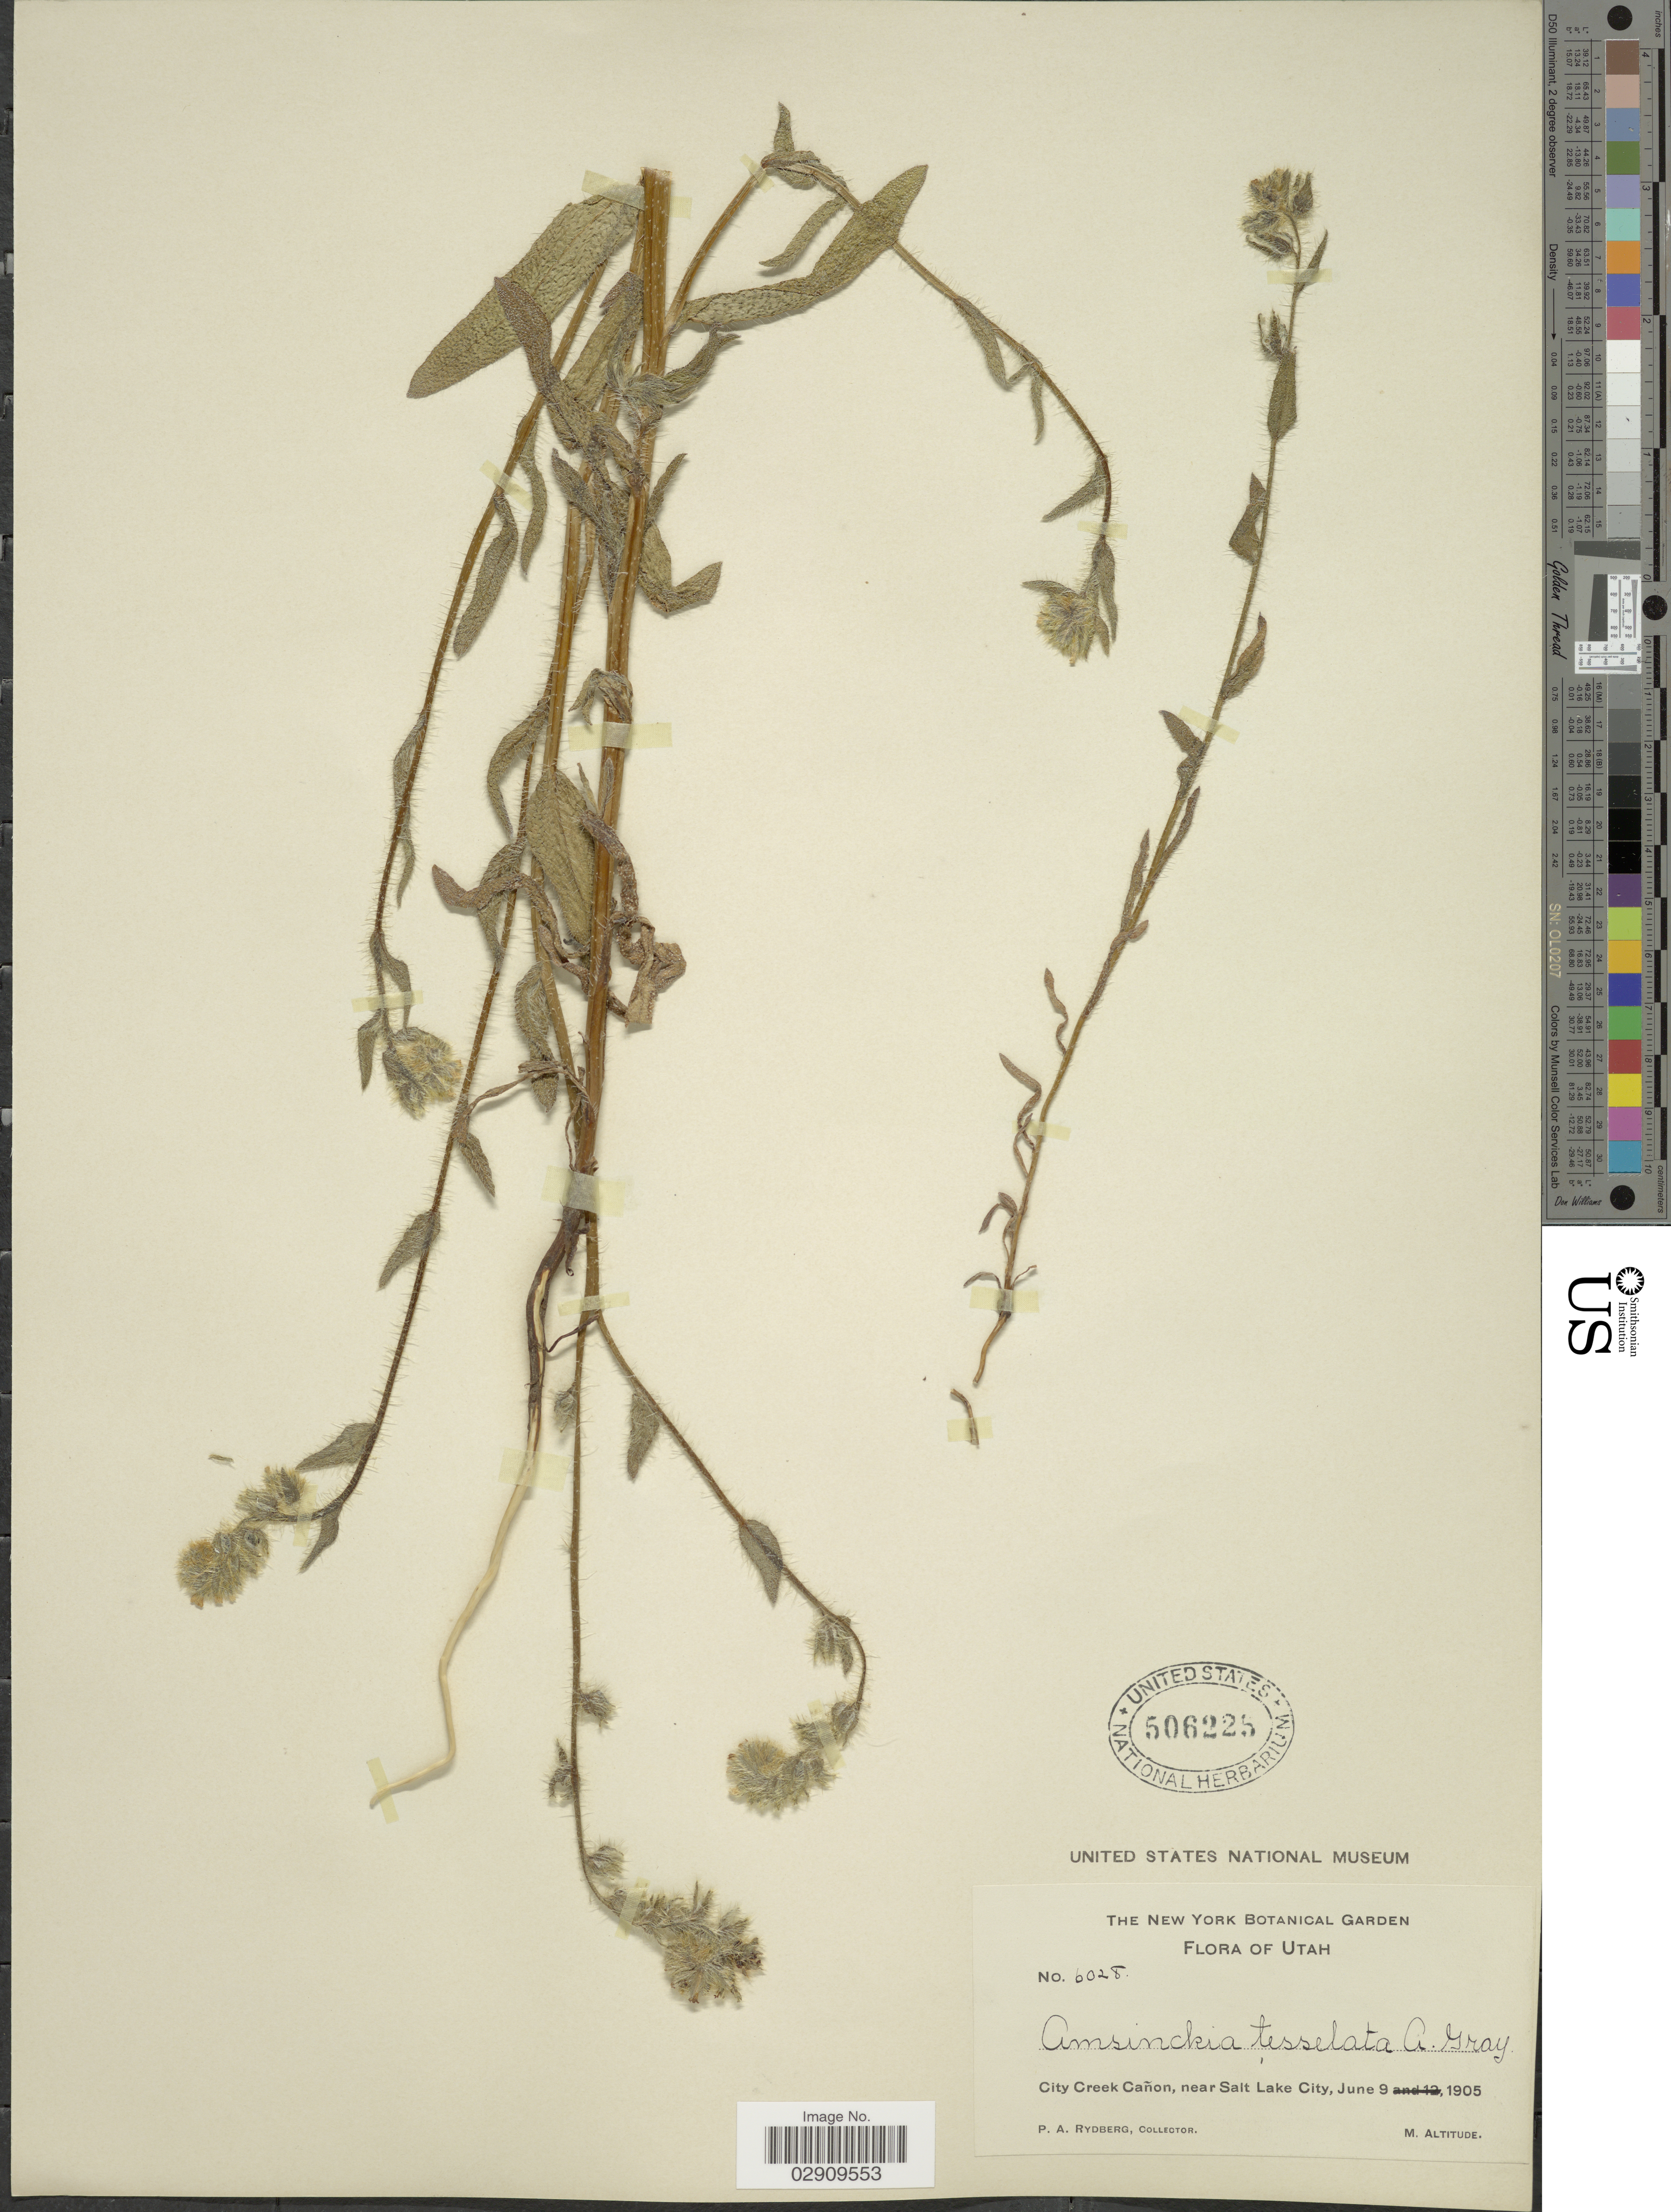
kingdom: Plantae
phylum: Tracheophyta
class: Magnoliopsida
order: Boraginales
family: Boraginaceae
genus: Amsinckia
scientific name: Amsinckia tessellata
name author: A. Gray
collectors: P. A. Rydberg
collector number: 6028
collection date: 1905-06-09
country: United States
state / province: Utah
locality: City Creek Cañon, near Salt Lake City.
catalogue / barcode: US 506225